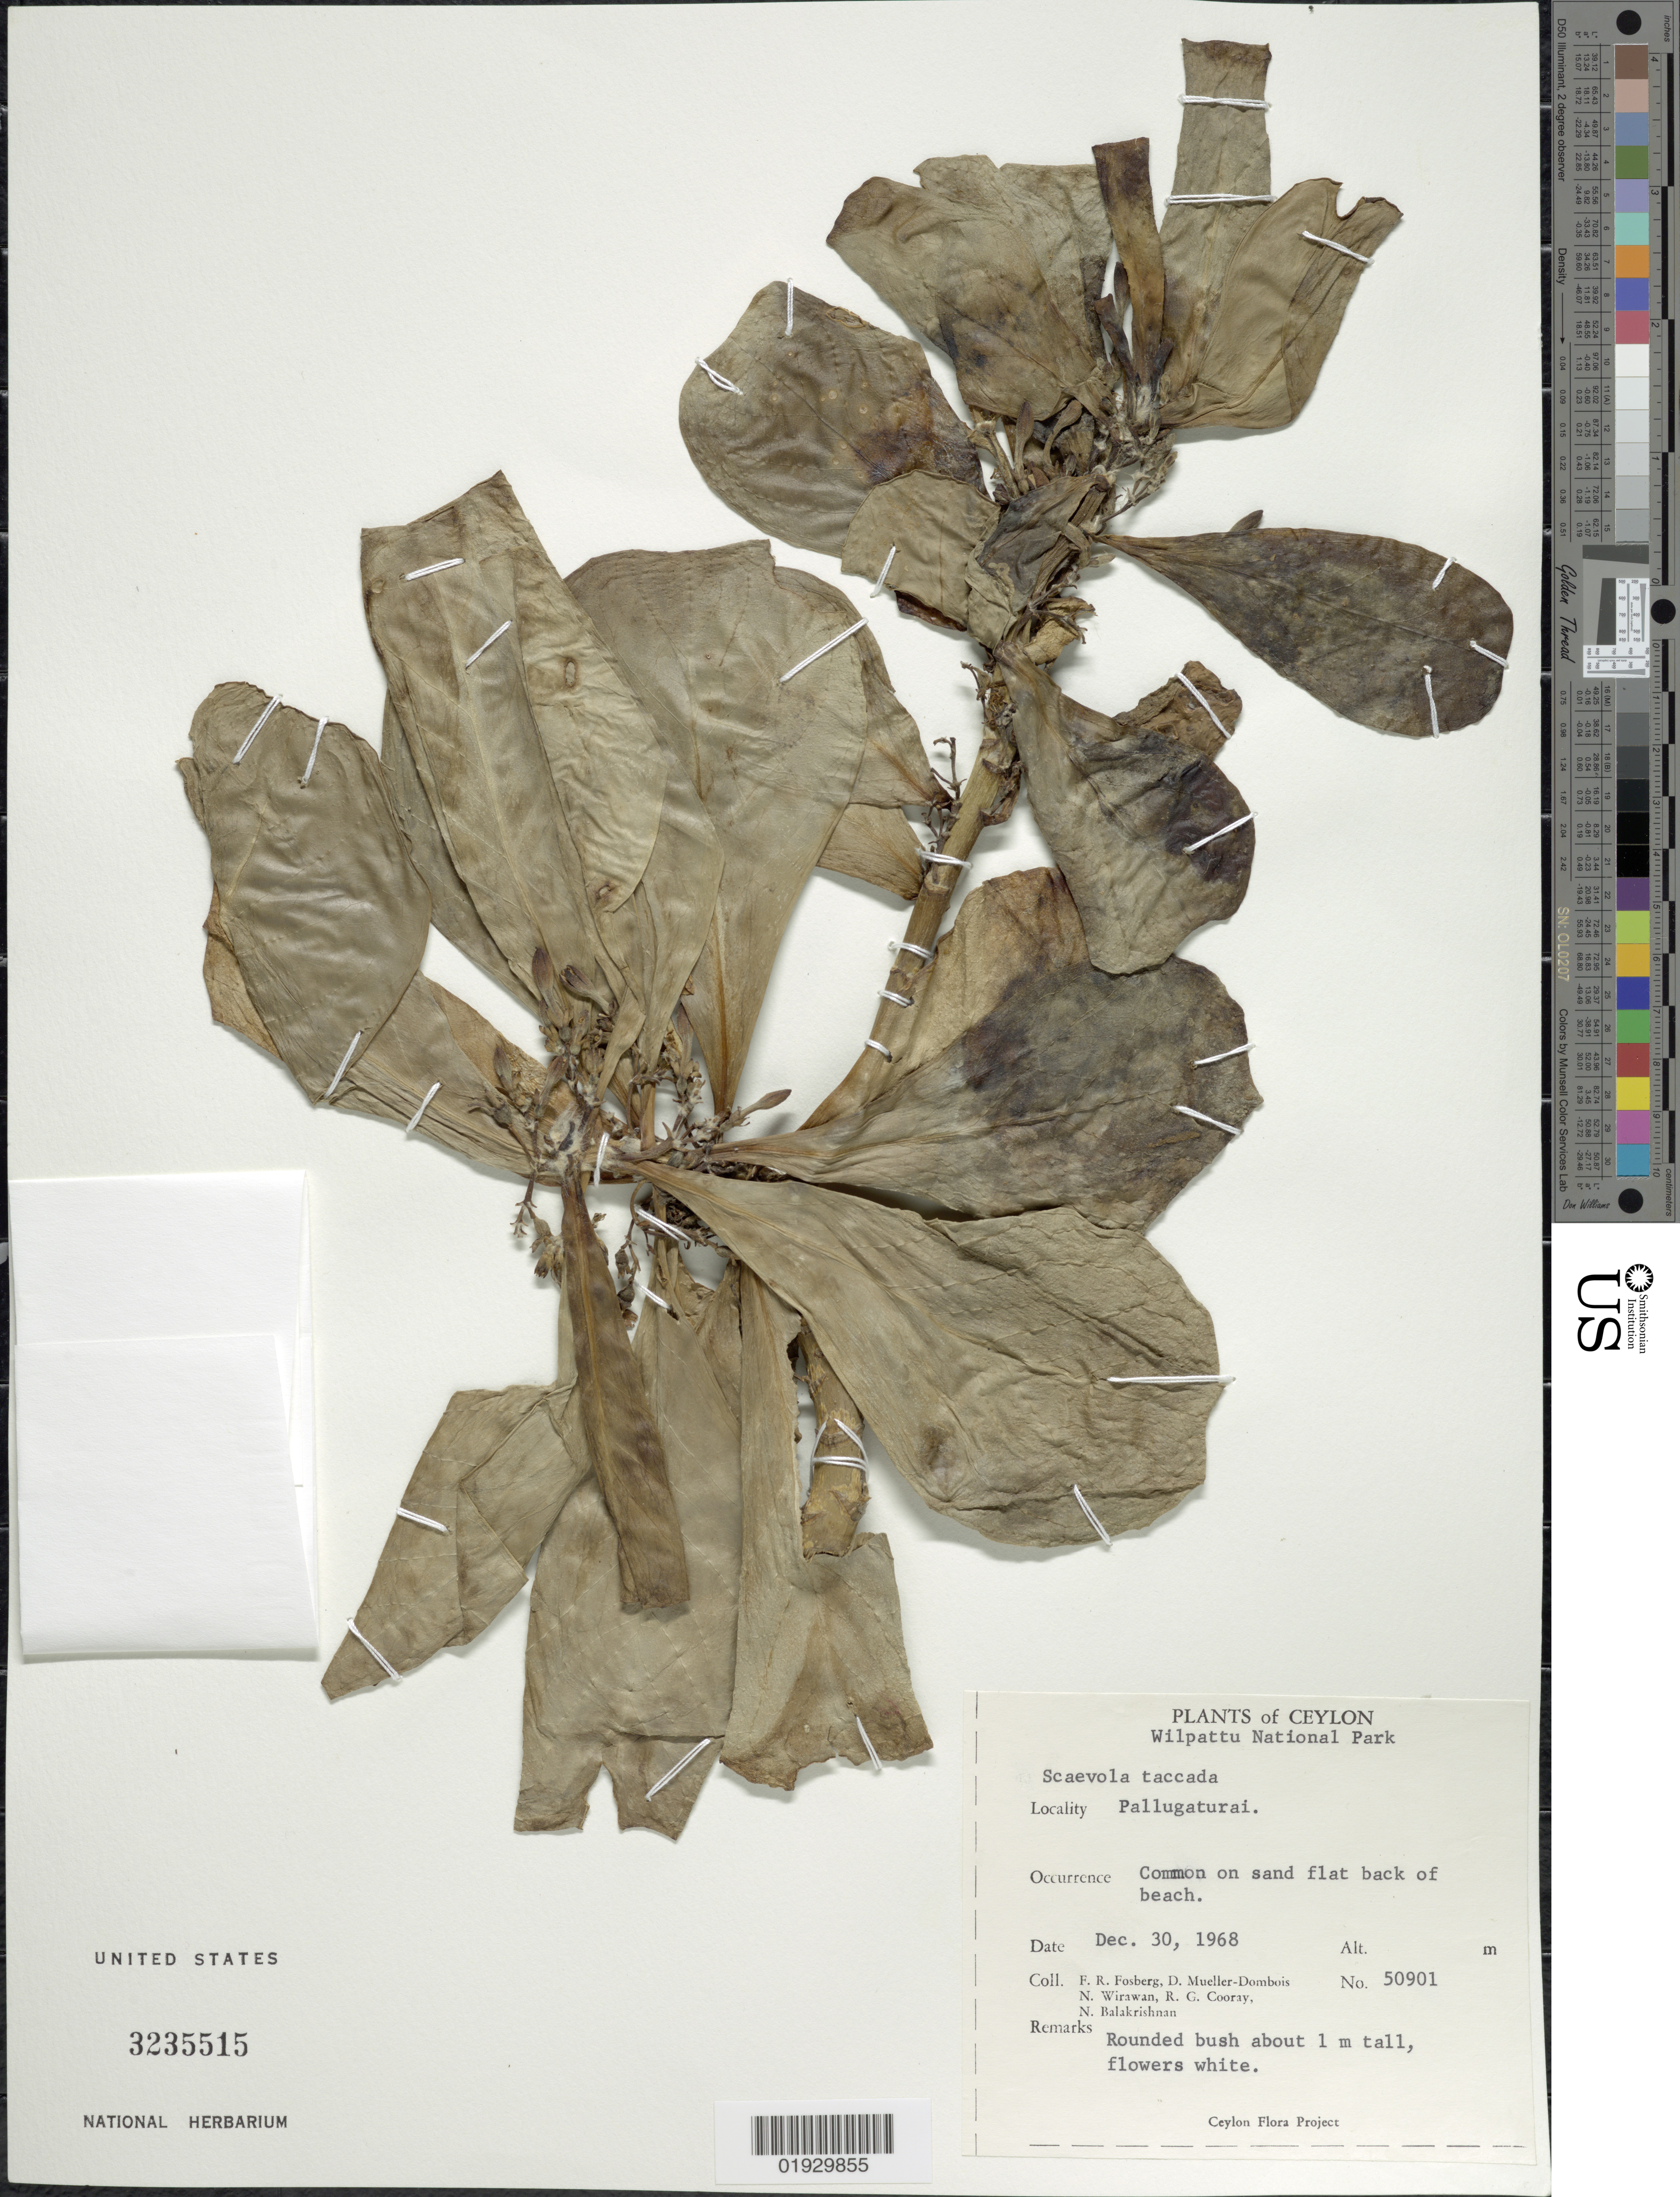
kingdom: Plantae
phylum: Tracheophyta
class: Magnoliopsida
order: Asterales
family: Goodeniaceae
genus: Scaevola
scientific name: Scaevola taccada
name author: (Gaertn.) Roxb.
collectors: F. R. Fosberg, D. Mueller-Dombois, N. Wirawan, R. Cooray & N. Balakrishnan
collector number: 50901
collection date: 1968-12-30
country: Sri Lanka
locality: Ceylon. Wilpattu National Park. Pallugaturai.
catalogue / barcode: US 3235515